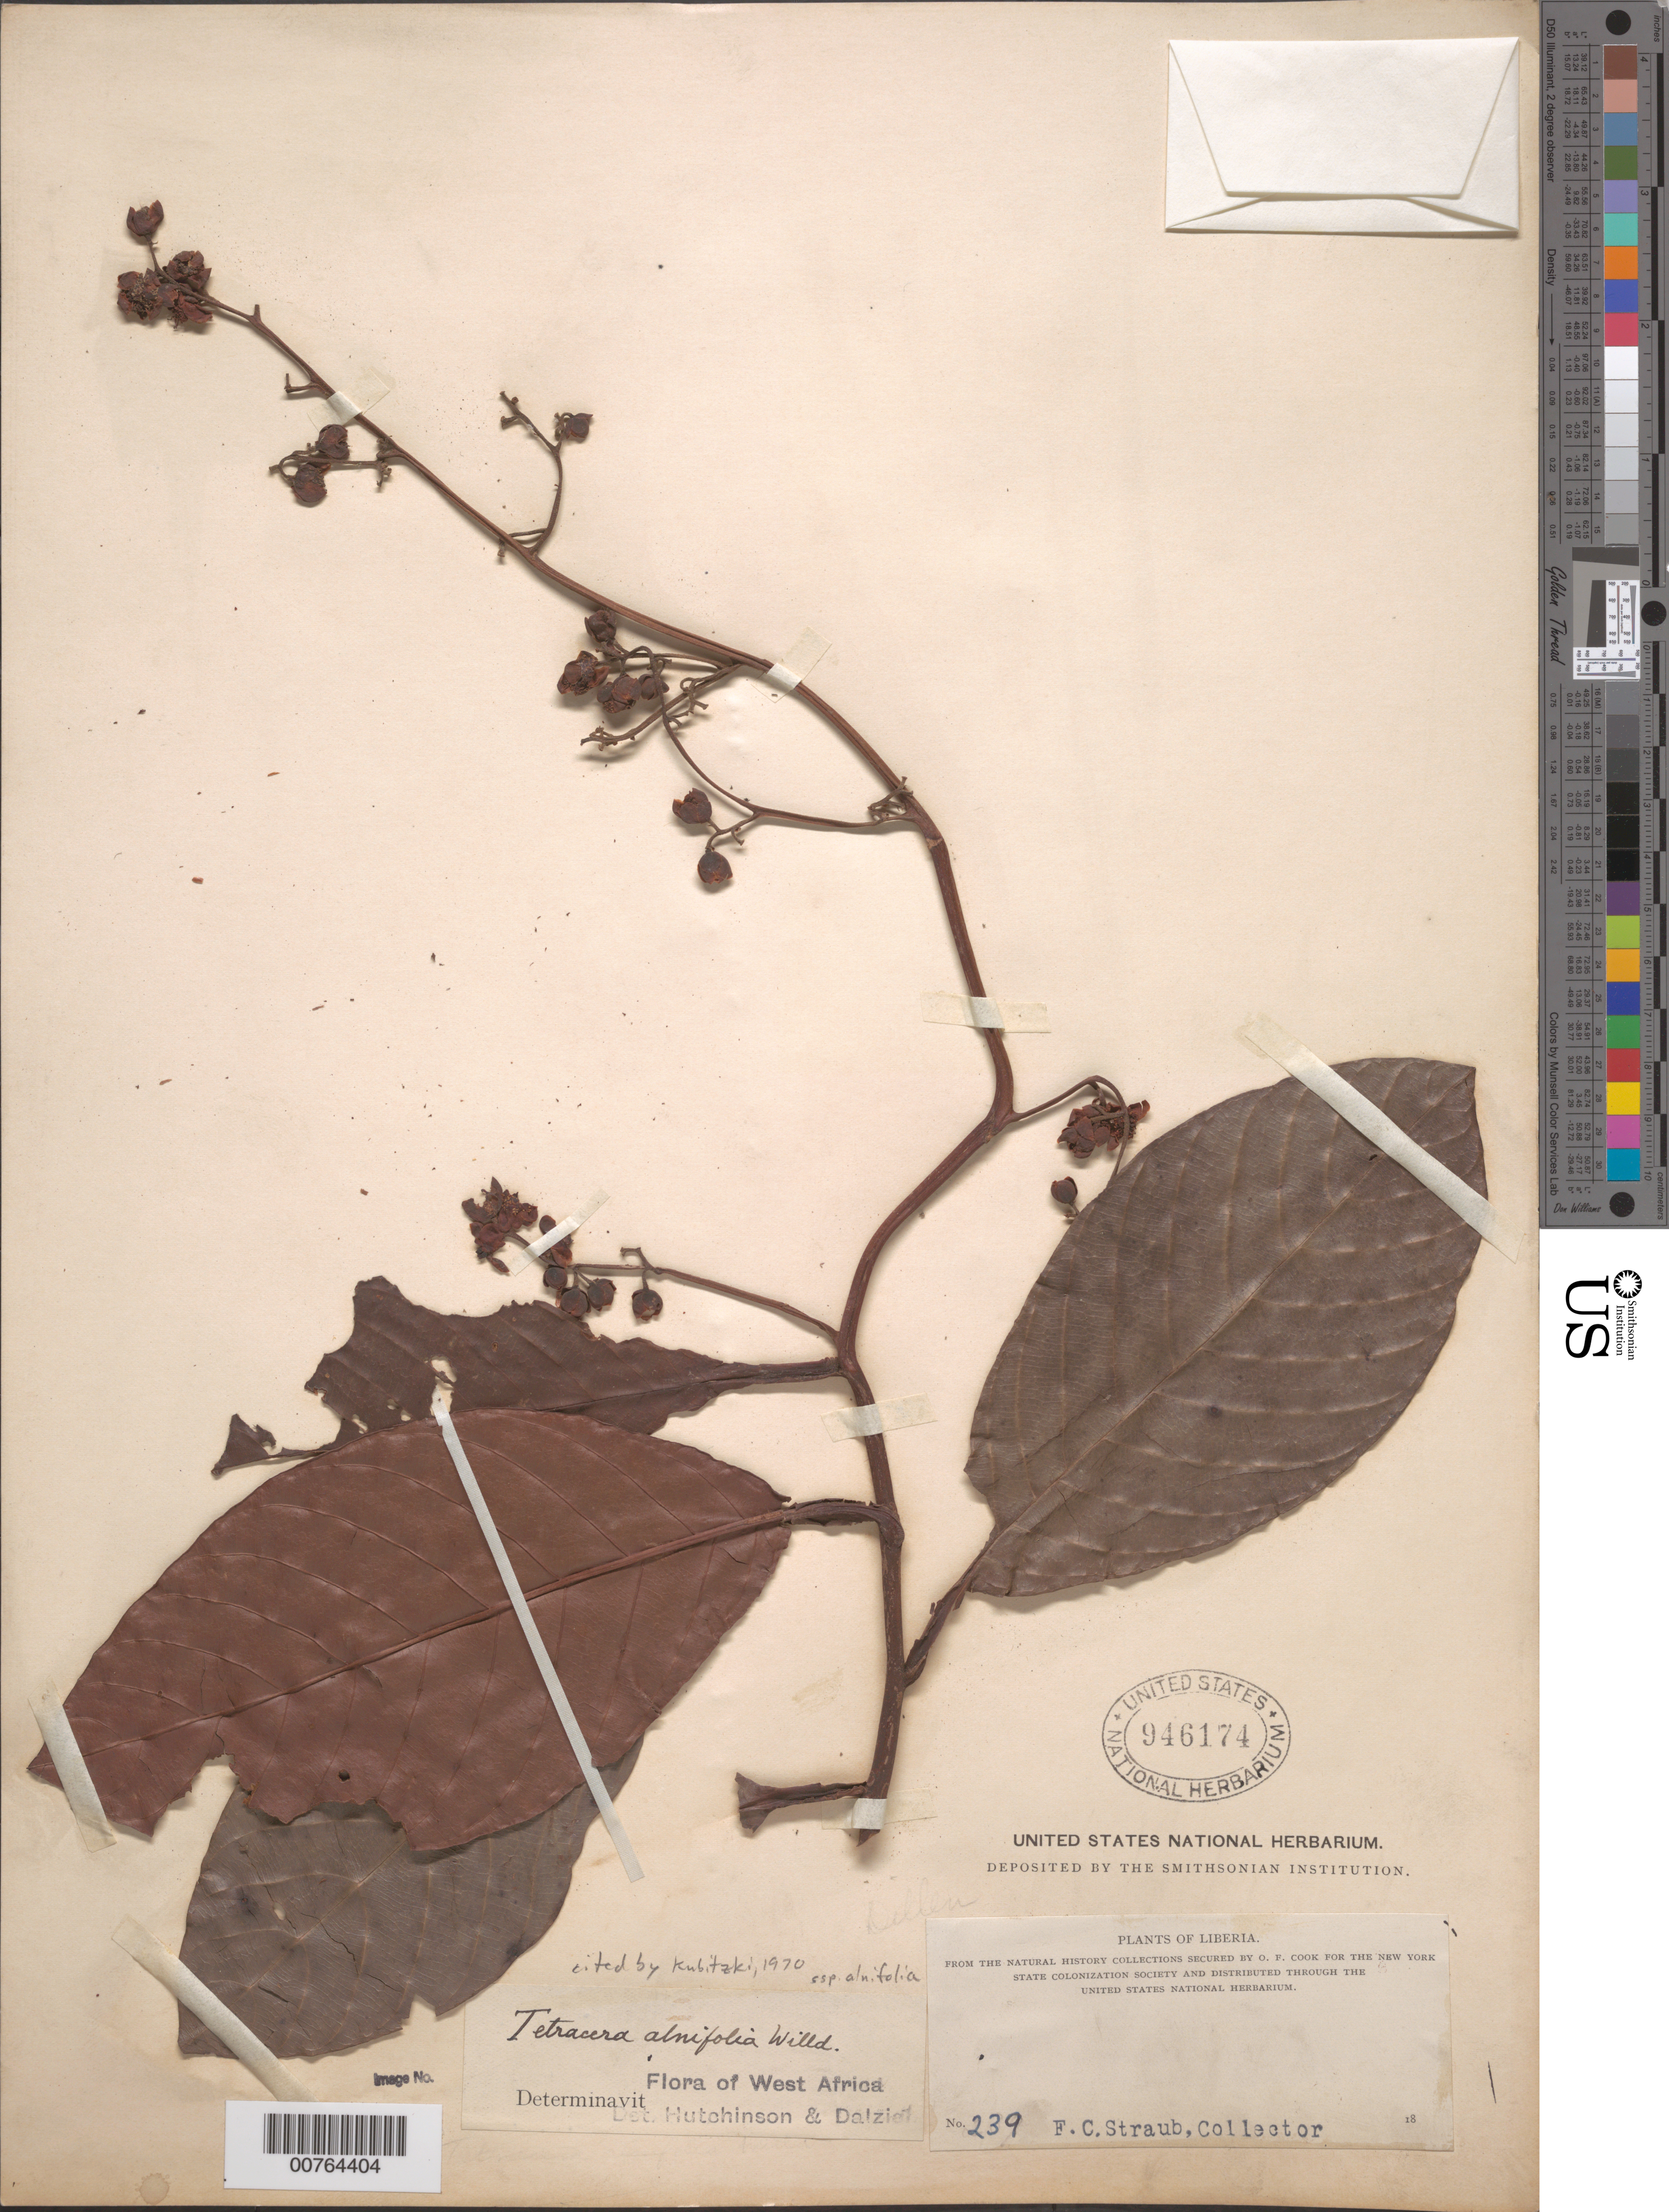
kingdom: Plantae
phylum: Tracheophyta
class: Magnoliopsida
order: Dilleniales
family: Dilleniaceae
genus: Tetracera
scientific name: Tetracera alnifolia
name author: Willd.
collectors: F. Straub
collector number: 239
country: Liberia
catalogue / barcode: US 946174